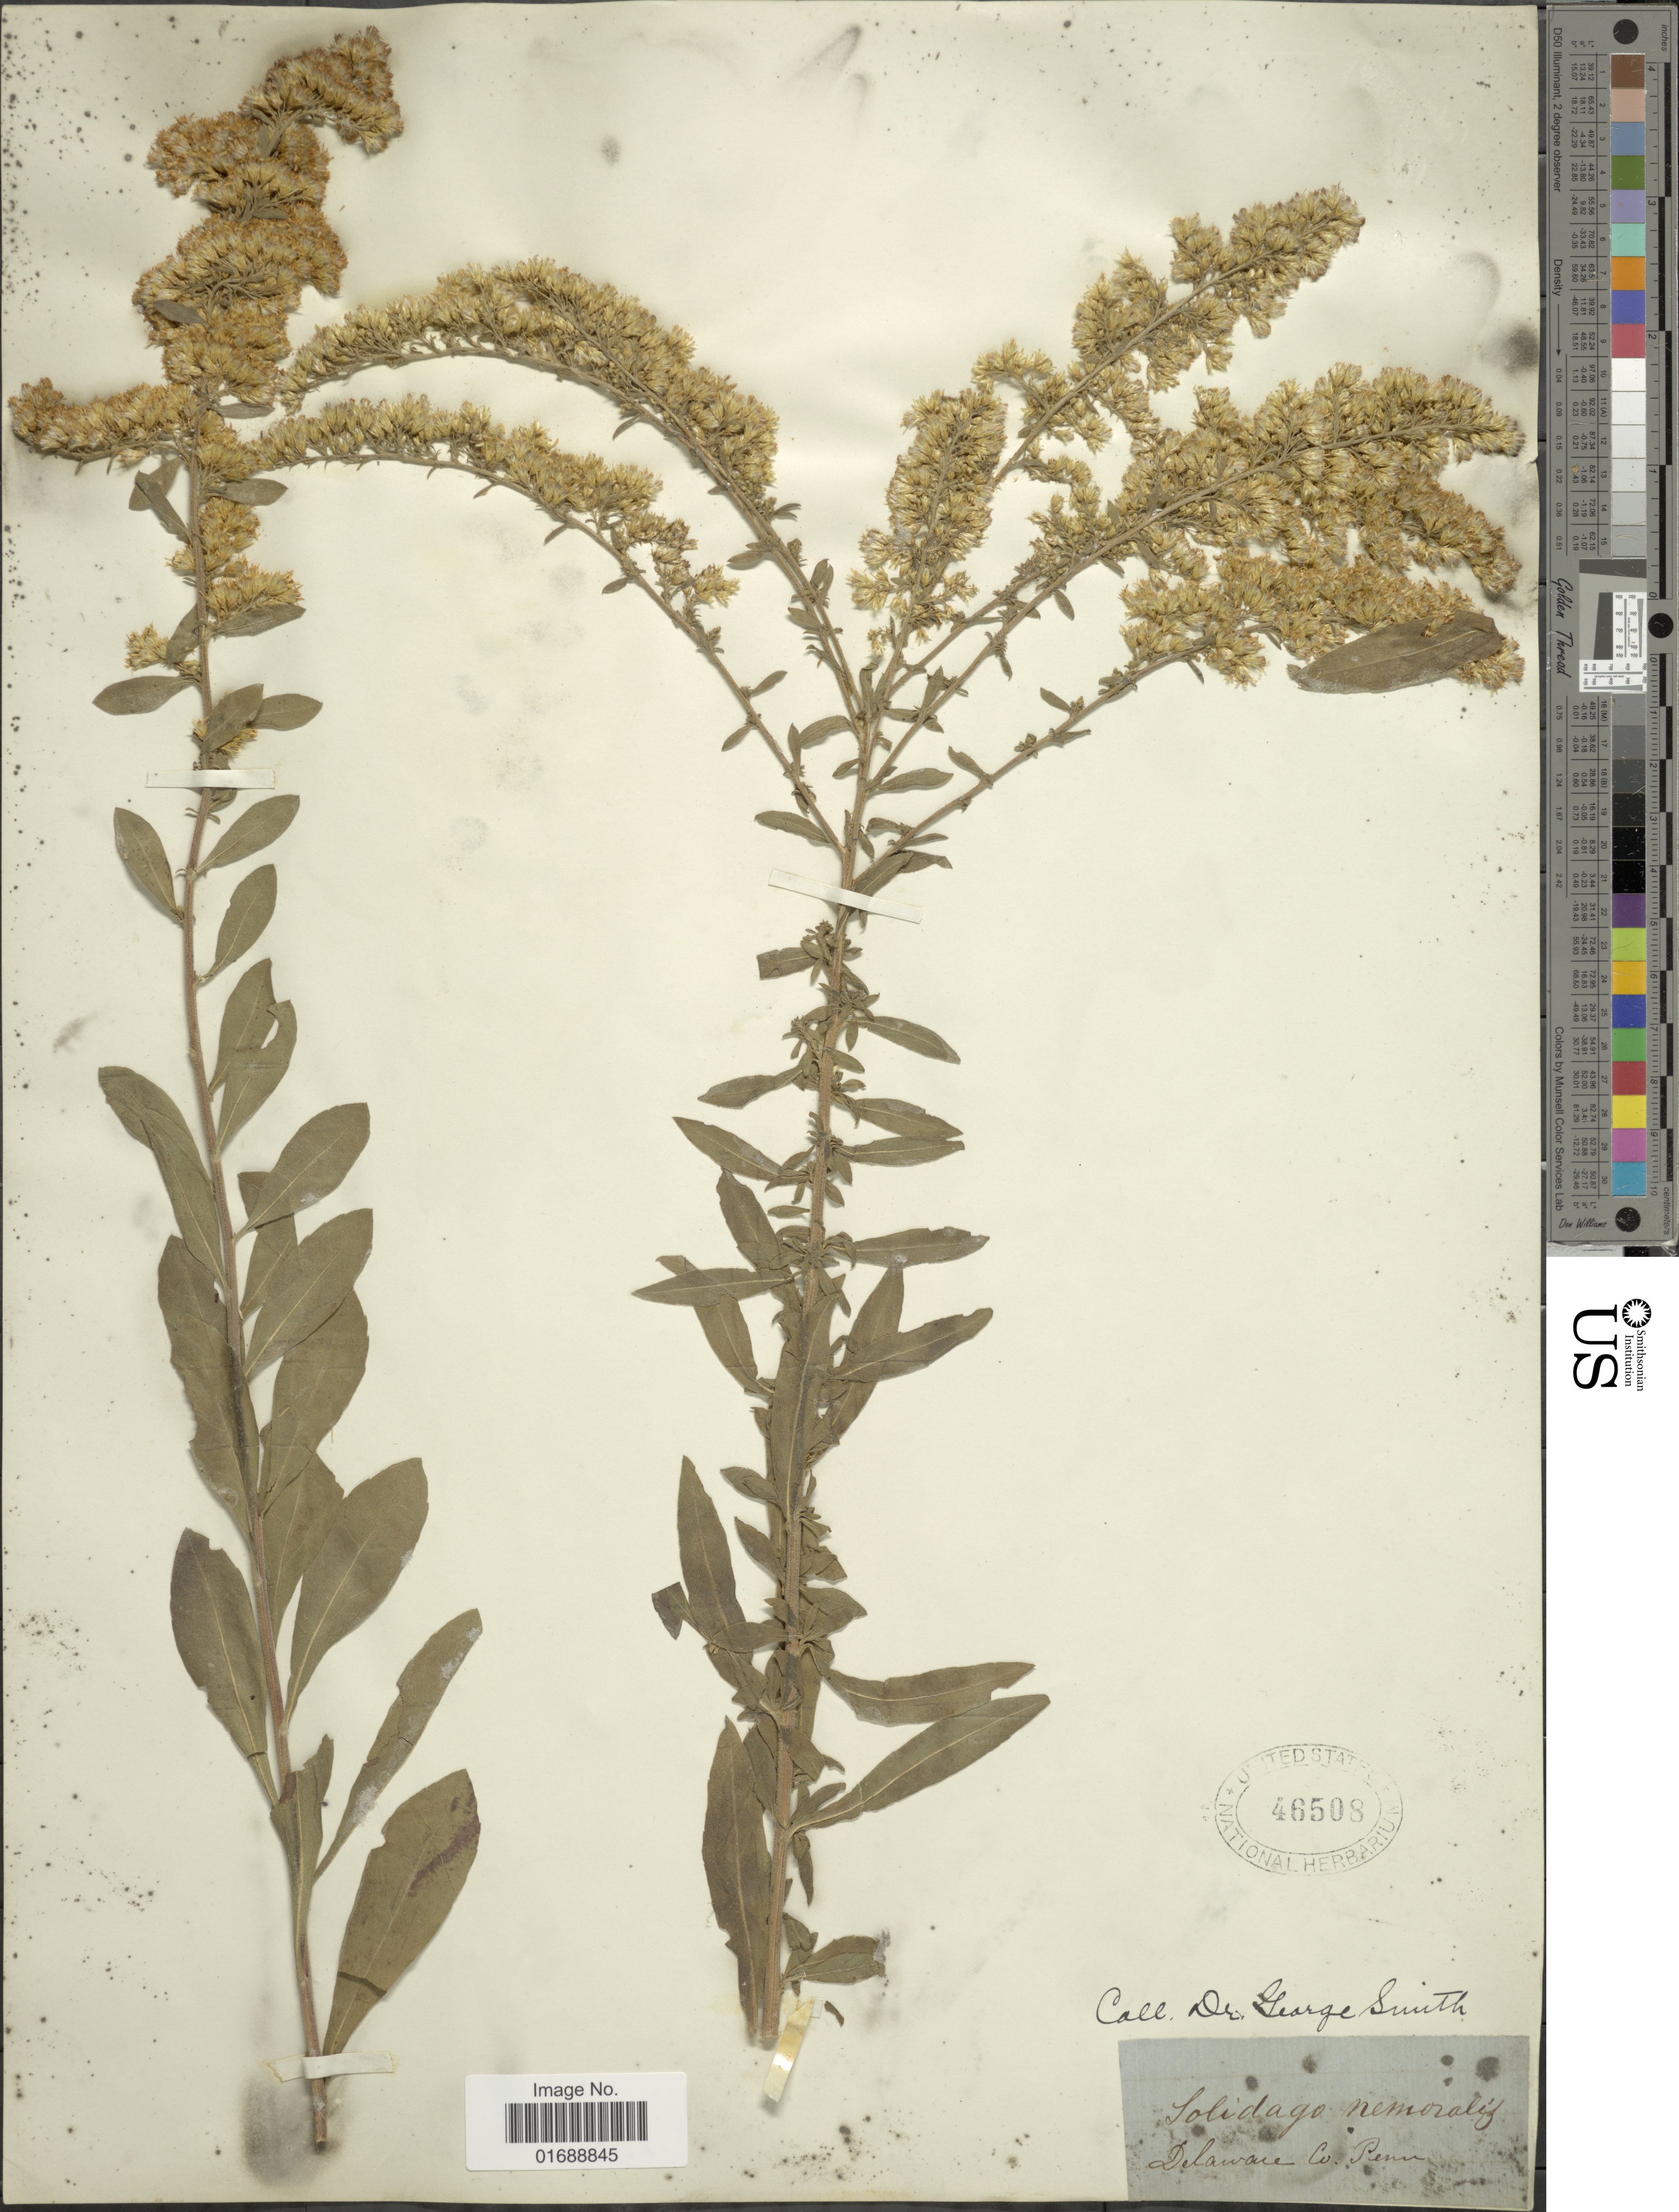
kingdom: Plantae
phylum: Tracheophyta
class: Magnoliopsida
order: Asterales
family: Asteraceae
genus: Solidago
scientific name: Solidago nemoralis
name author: Aiton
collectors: G. Smith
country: United States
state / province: Pennsylvania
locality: Delaware Co.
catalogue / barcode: US 46508